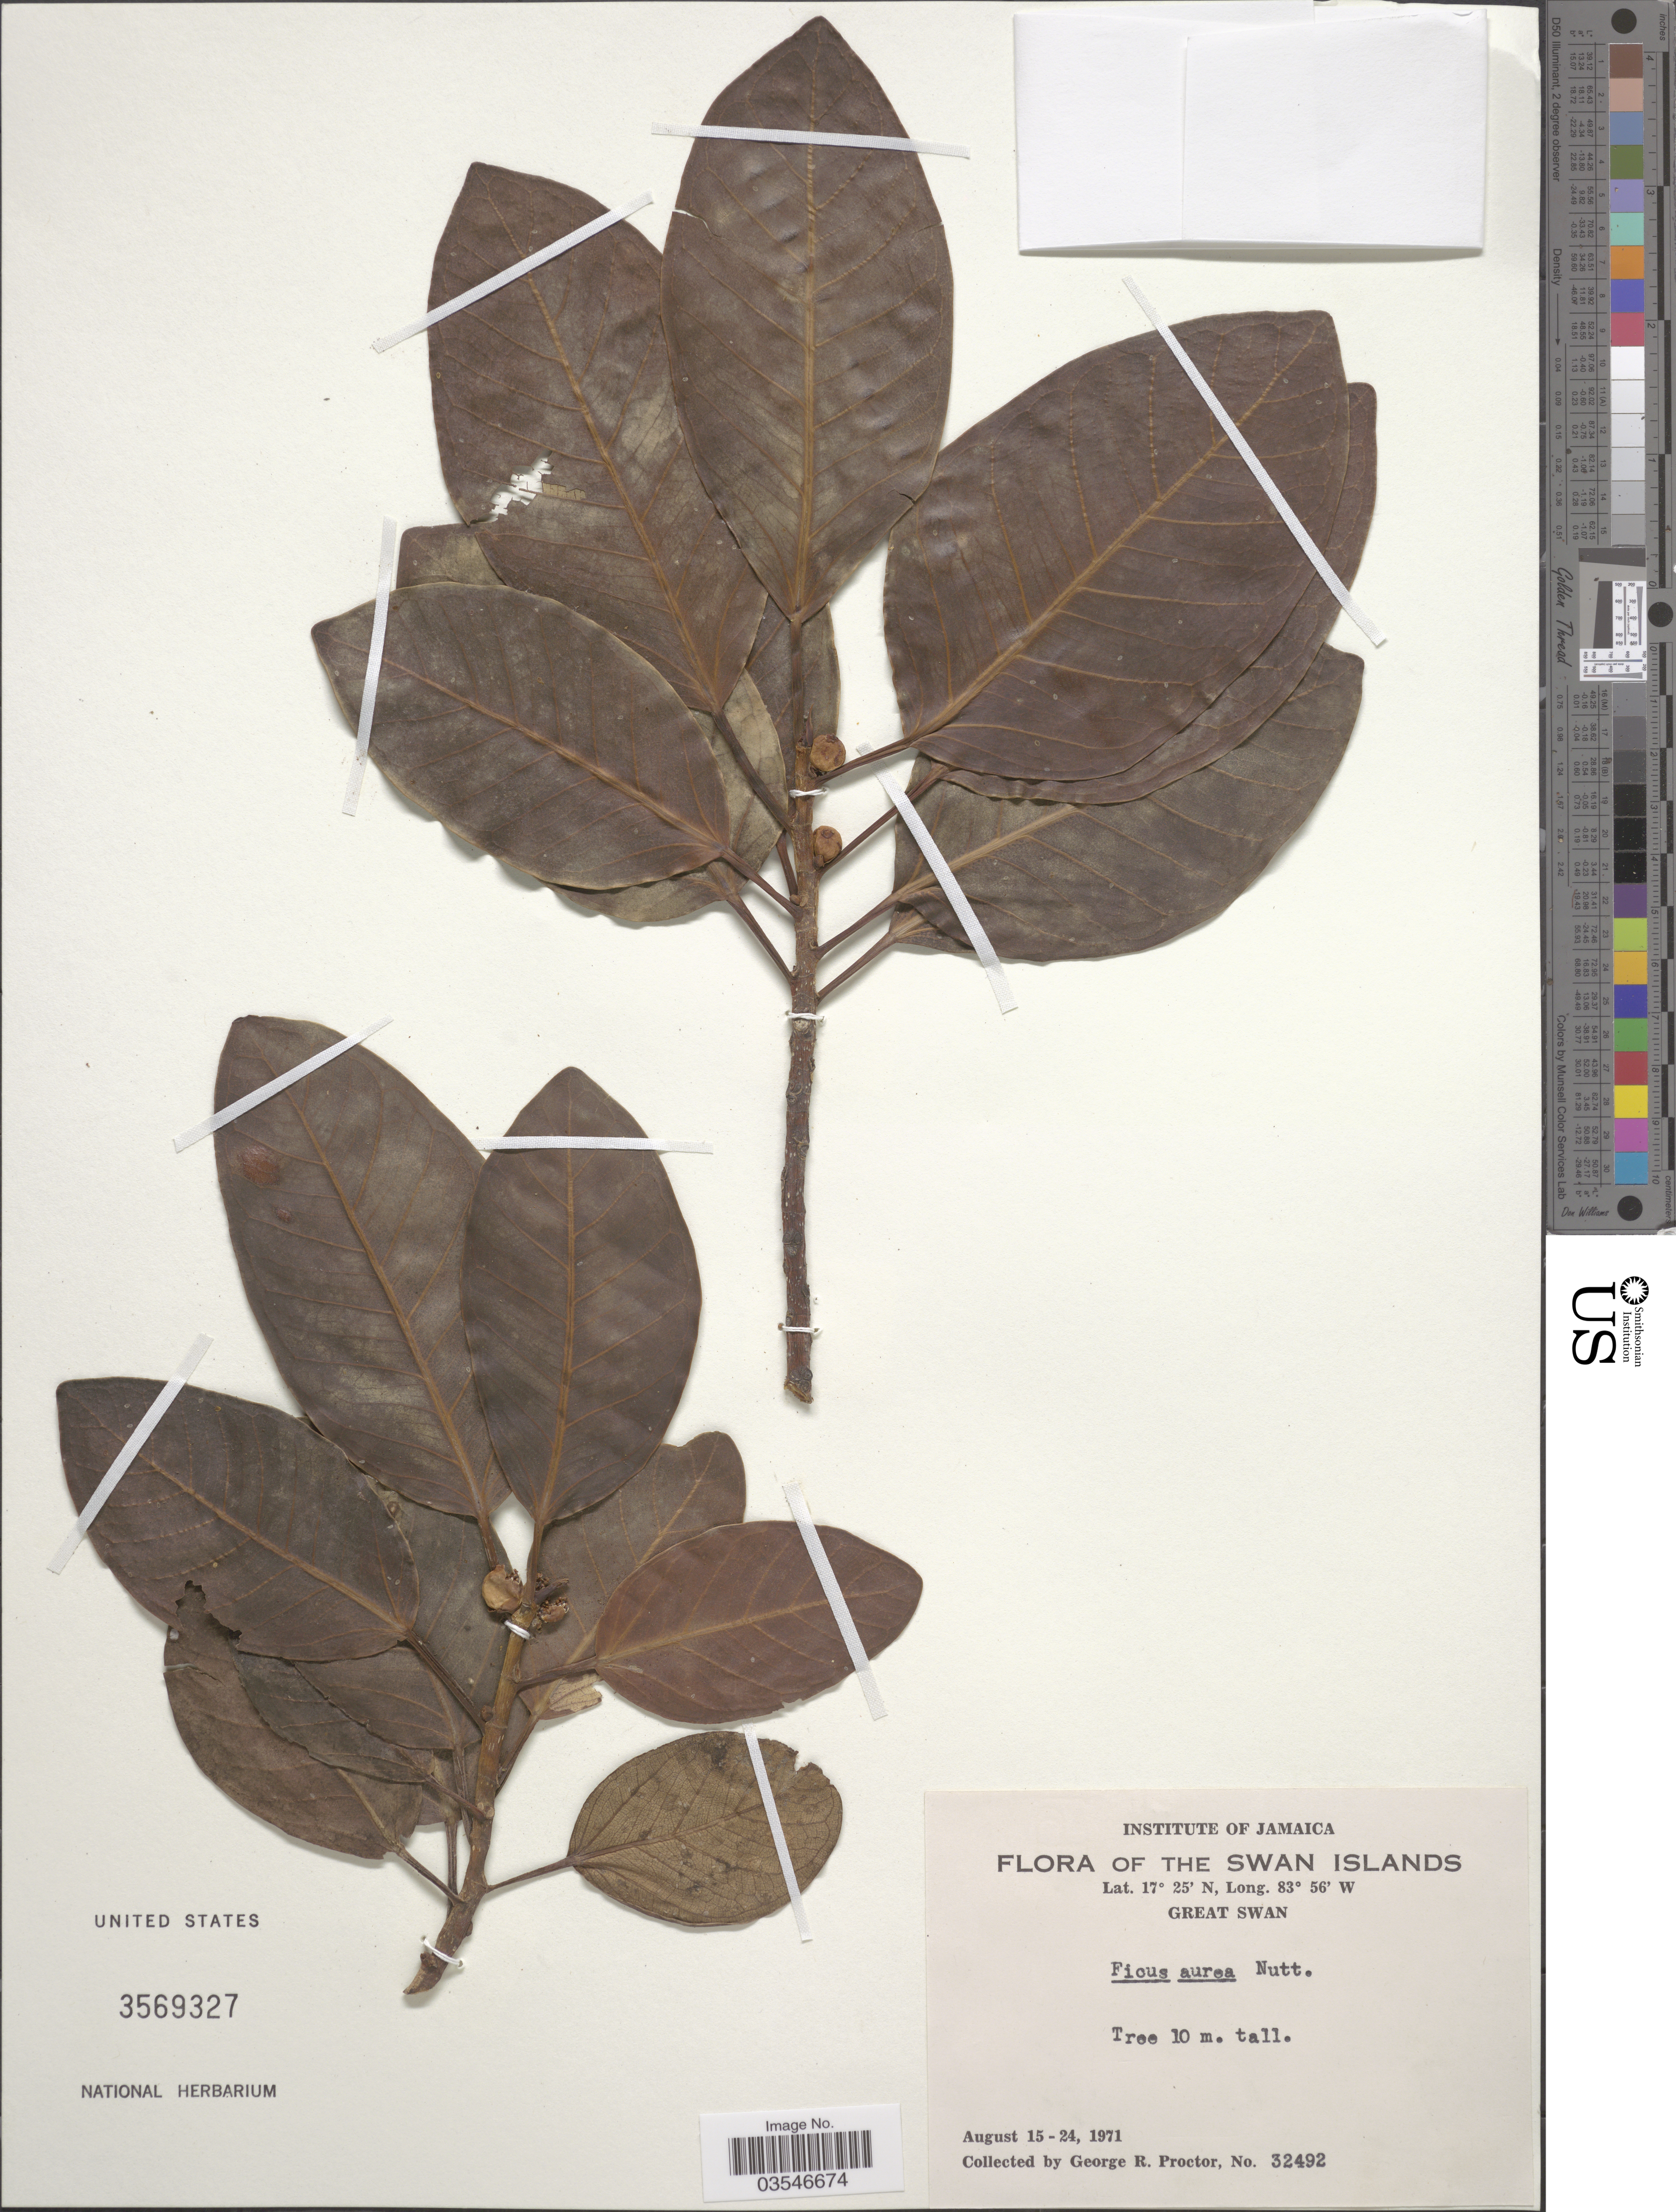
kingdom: Plantae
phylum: Tracheophyta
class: Magnoliopsida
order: Rosales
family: Moraceae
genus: Ficus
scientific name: Ficus aurea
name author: Nutt.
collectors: G. R. Proctor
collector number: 32492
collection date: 1971-08-15/1971-08-24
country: Jamaica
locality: Swan Islands. Great Swan.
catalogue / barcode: US 3569327